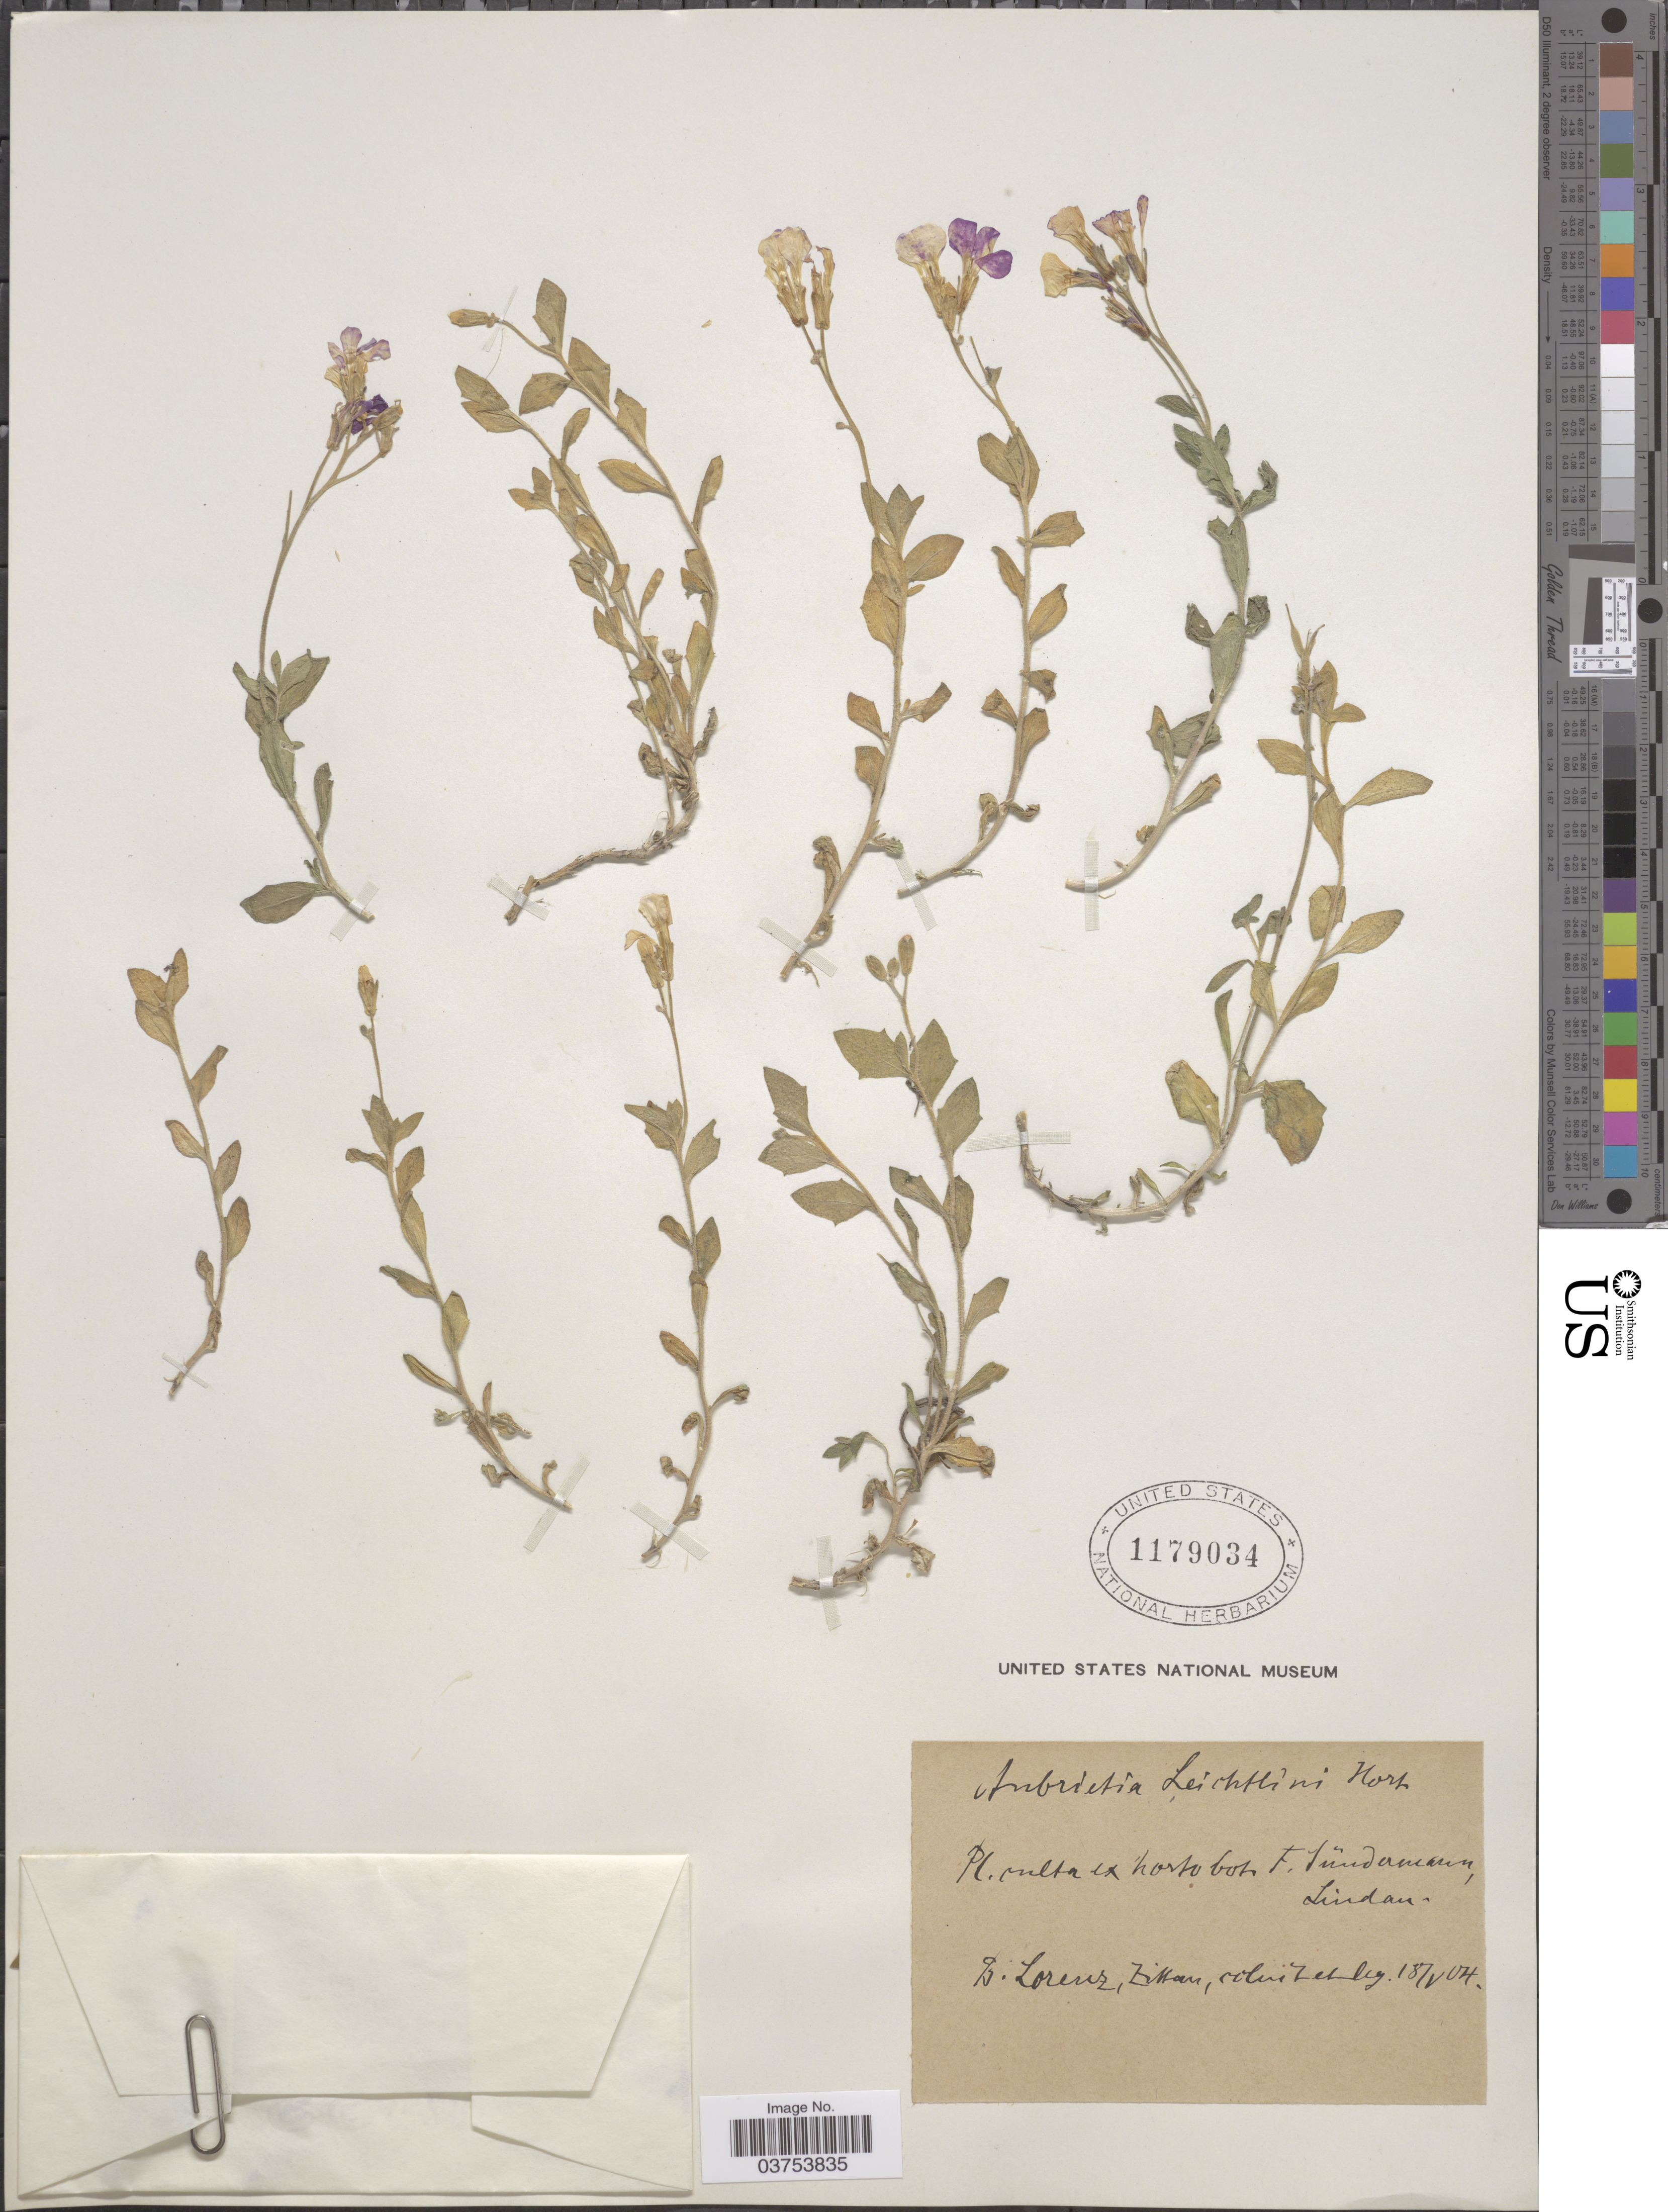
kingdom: Plantae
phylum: Tracheophyta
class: Magnoliopsida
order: Brassicales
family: Brassicaceae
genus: Aubrieta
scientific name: Aubrieta leichtlinii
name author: Hort. Wien.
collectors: B. Lorenz, Collector illegible & Collector illegible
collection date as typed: Transcribed d/m/y: 18/5/4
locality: Culta ex horto bot. F. Sündamann [interpreted], Lindan.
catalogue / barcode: US 1179034